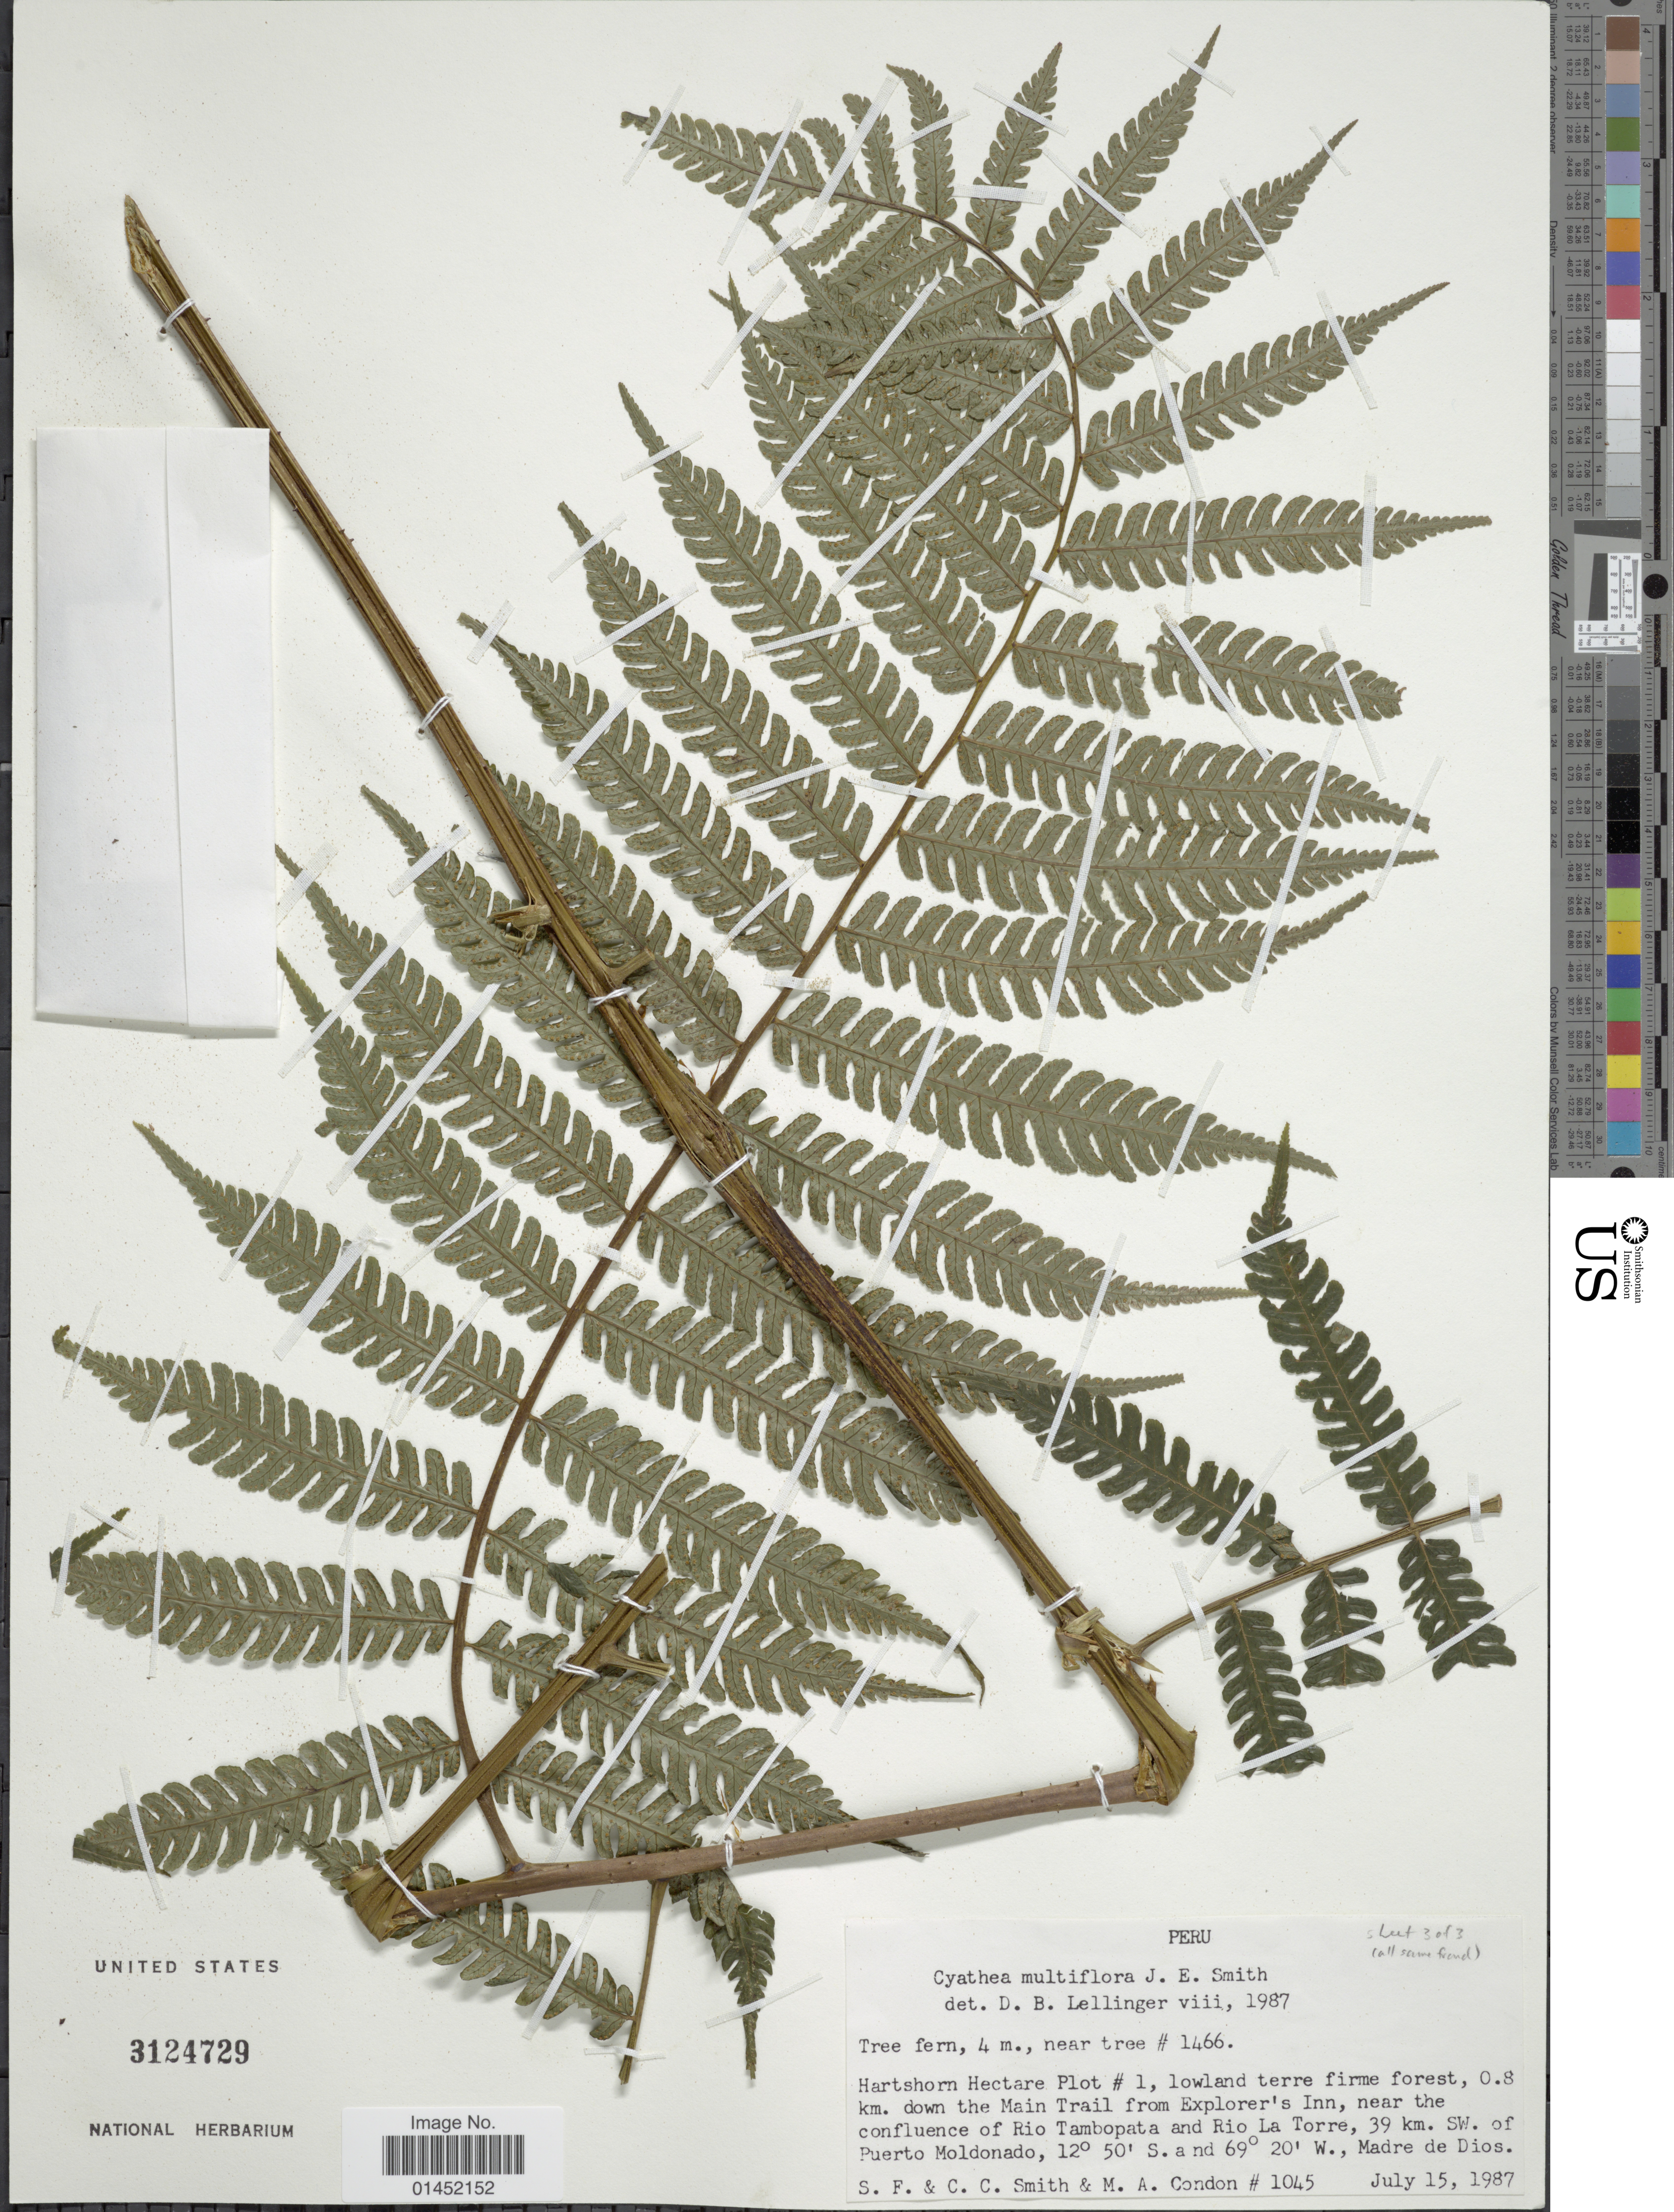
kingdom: Plantae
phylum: Tracheophyta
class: Polypodiopsida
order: Cyatheales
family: Cyatheaceae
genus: Cyathea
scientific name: Cyathea multiflora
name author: Sm.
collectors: S.F. Smith, C. C. Smith & M. Condon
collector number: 1045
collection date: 1987-07-15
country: Peru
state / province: Madre de Dios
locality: Hartshorn Hectare Plot #1, lowland terre firme forest, 0.8 km down the Main Trail from Explorer's Inn, near the confluence of Rio Tambopata and Rio La Torre, 39 km. SW of Puerto Moldonado, Madre de Dios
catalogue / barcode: US 3124729